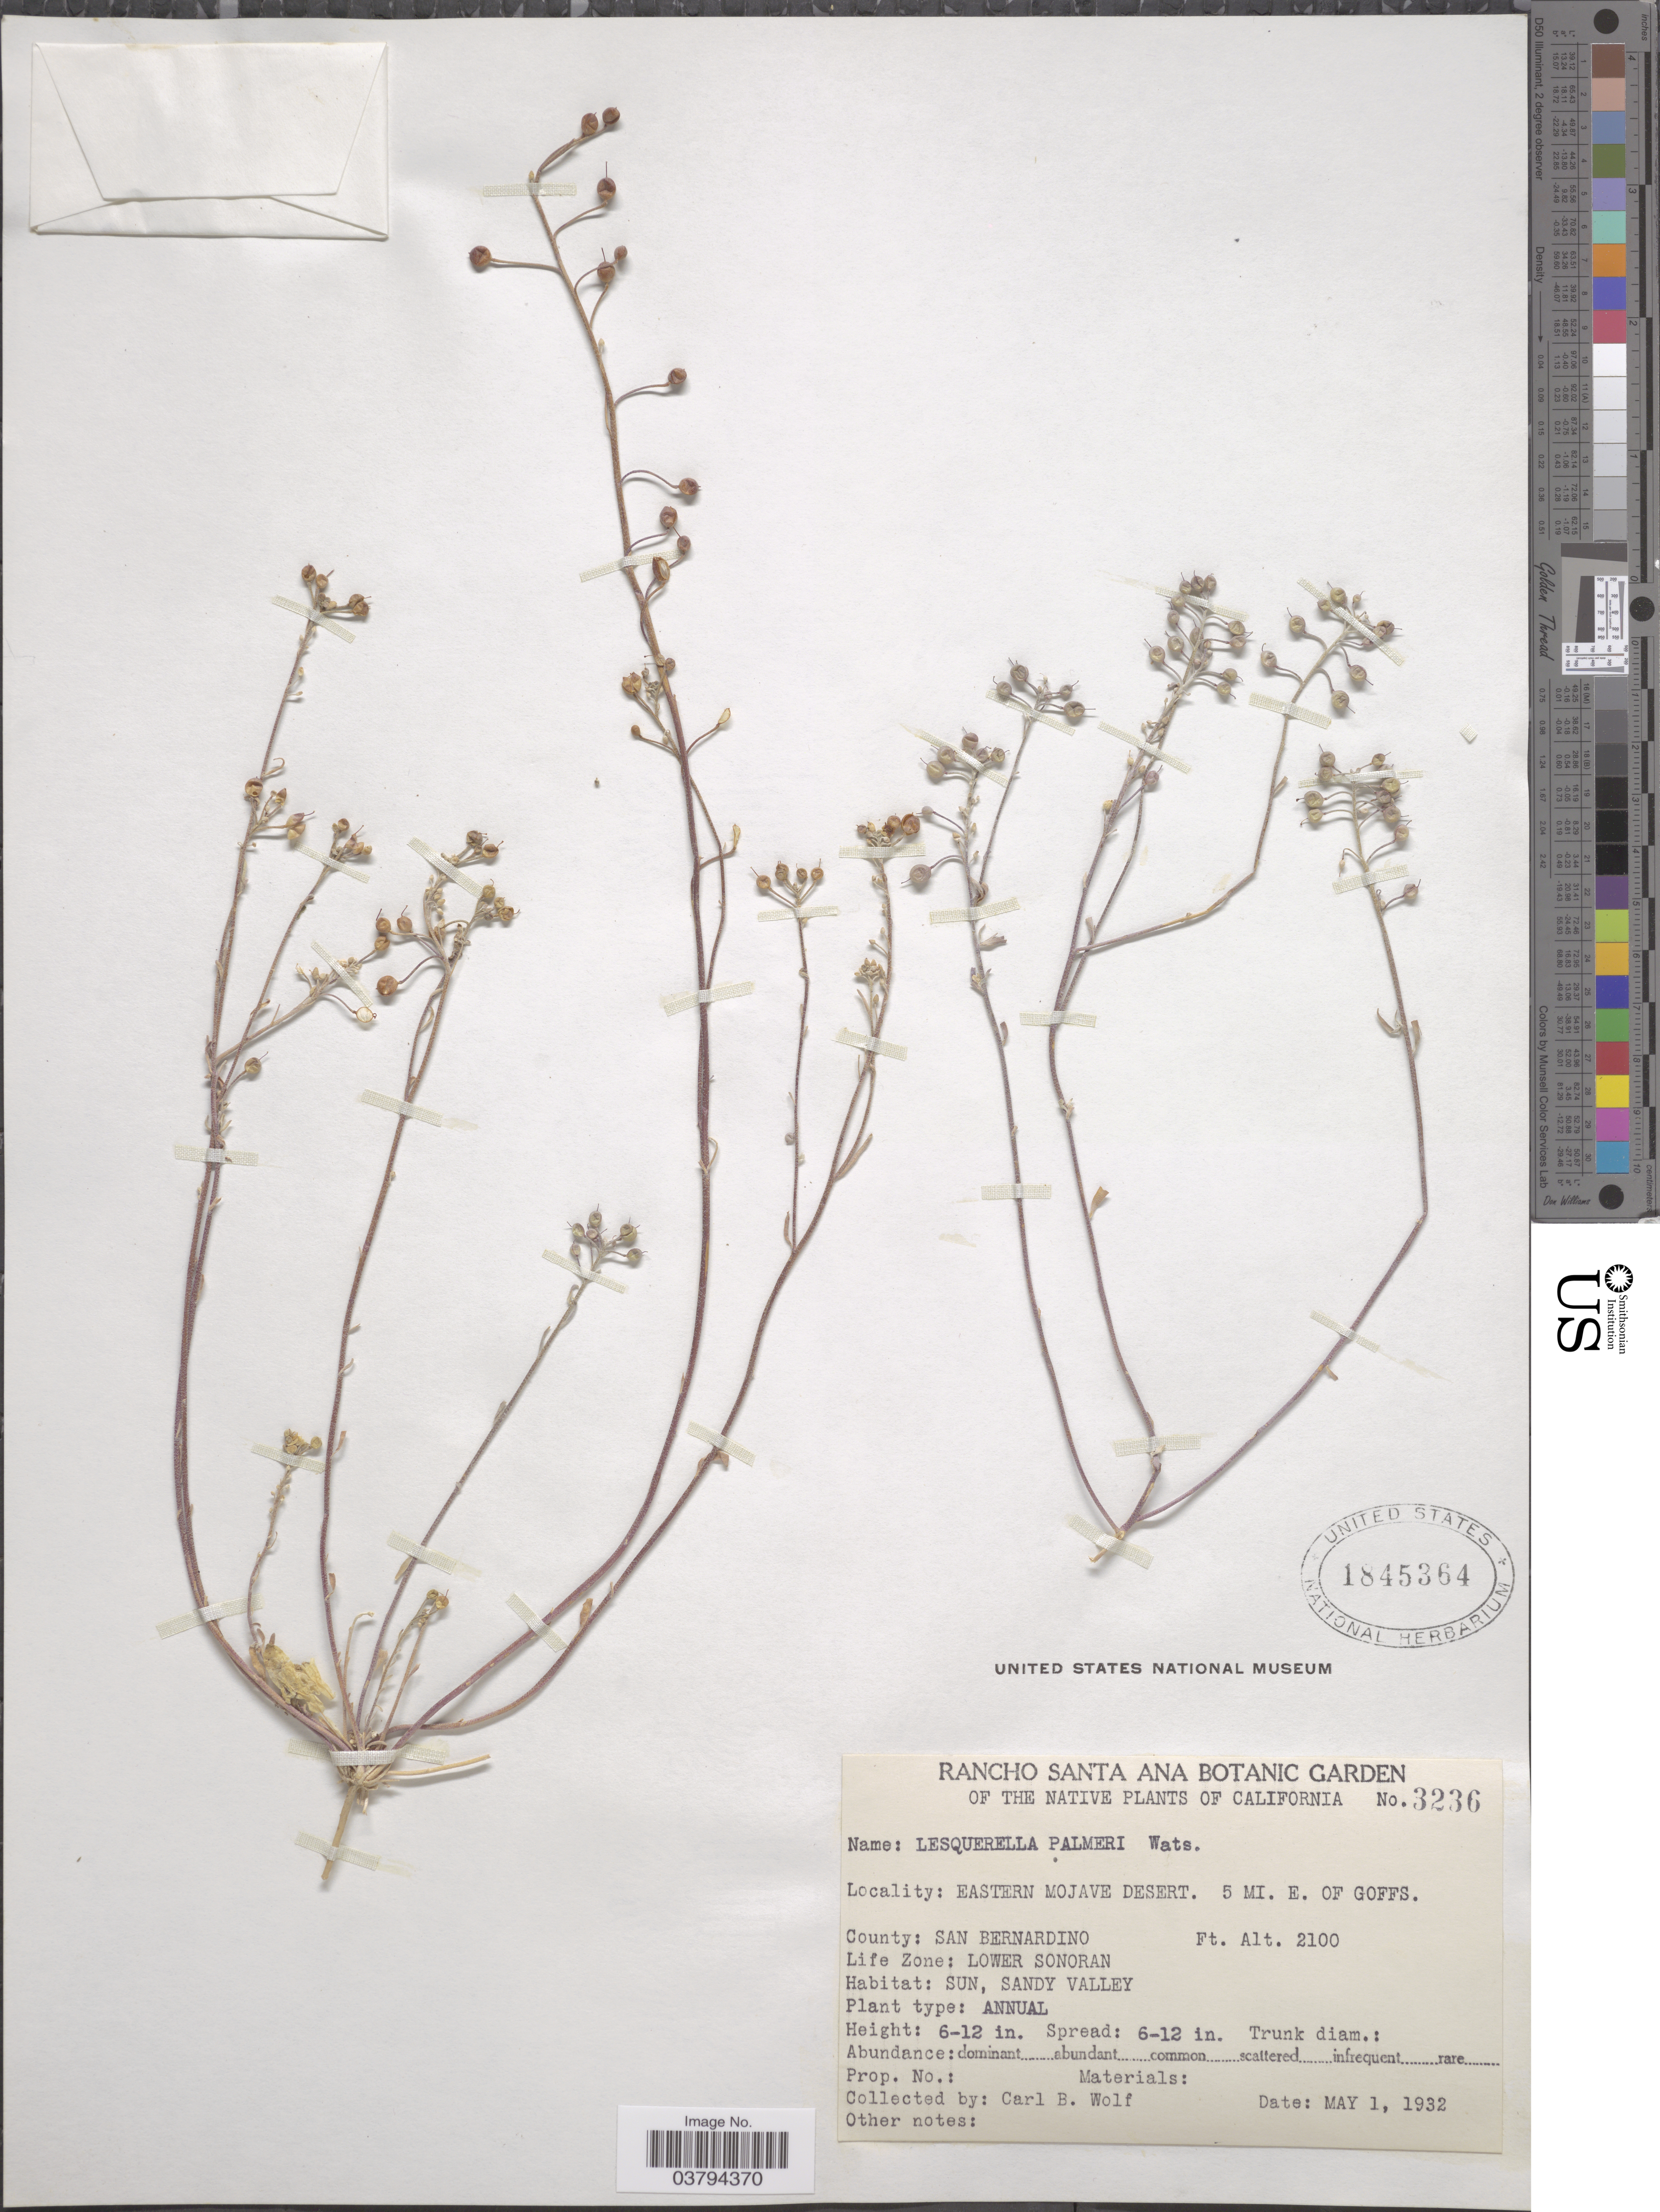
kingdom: Plantae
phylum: Tracheophyta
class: Magnoliopsida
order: Brassicales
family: Brassicaceae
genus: Lesquerella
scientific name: Lesquerella tenella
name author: A. Nelson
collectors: C. B. Wolf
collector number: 3236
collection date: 1932-05-01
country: United States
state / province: California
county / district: San Bernardino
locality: Eastern Mojave Desert. 5 m. E. of Goffs. San Bernardino.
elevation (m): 640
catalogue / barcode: US 1845364